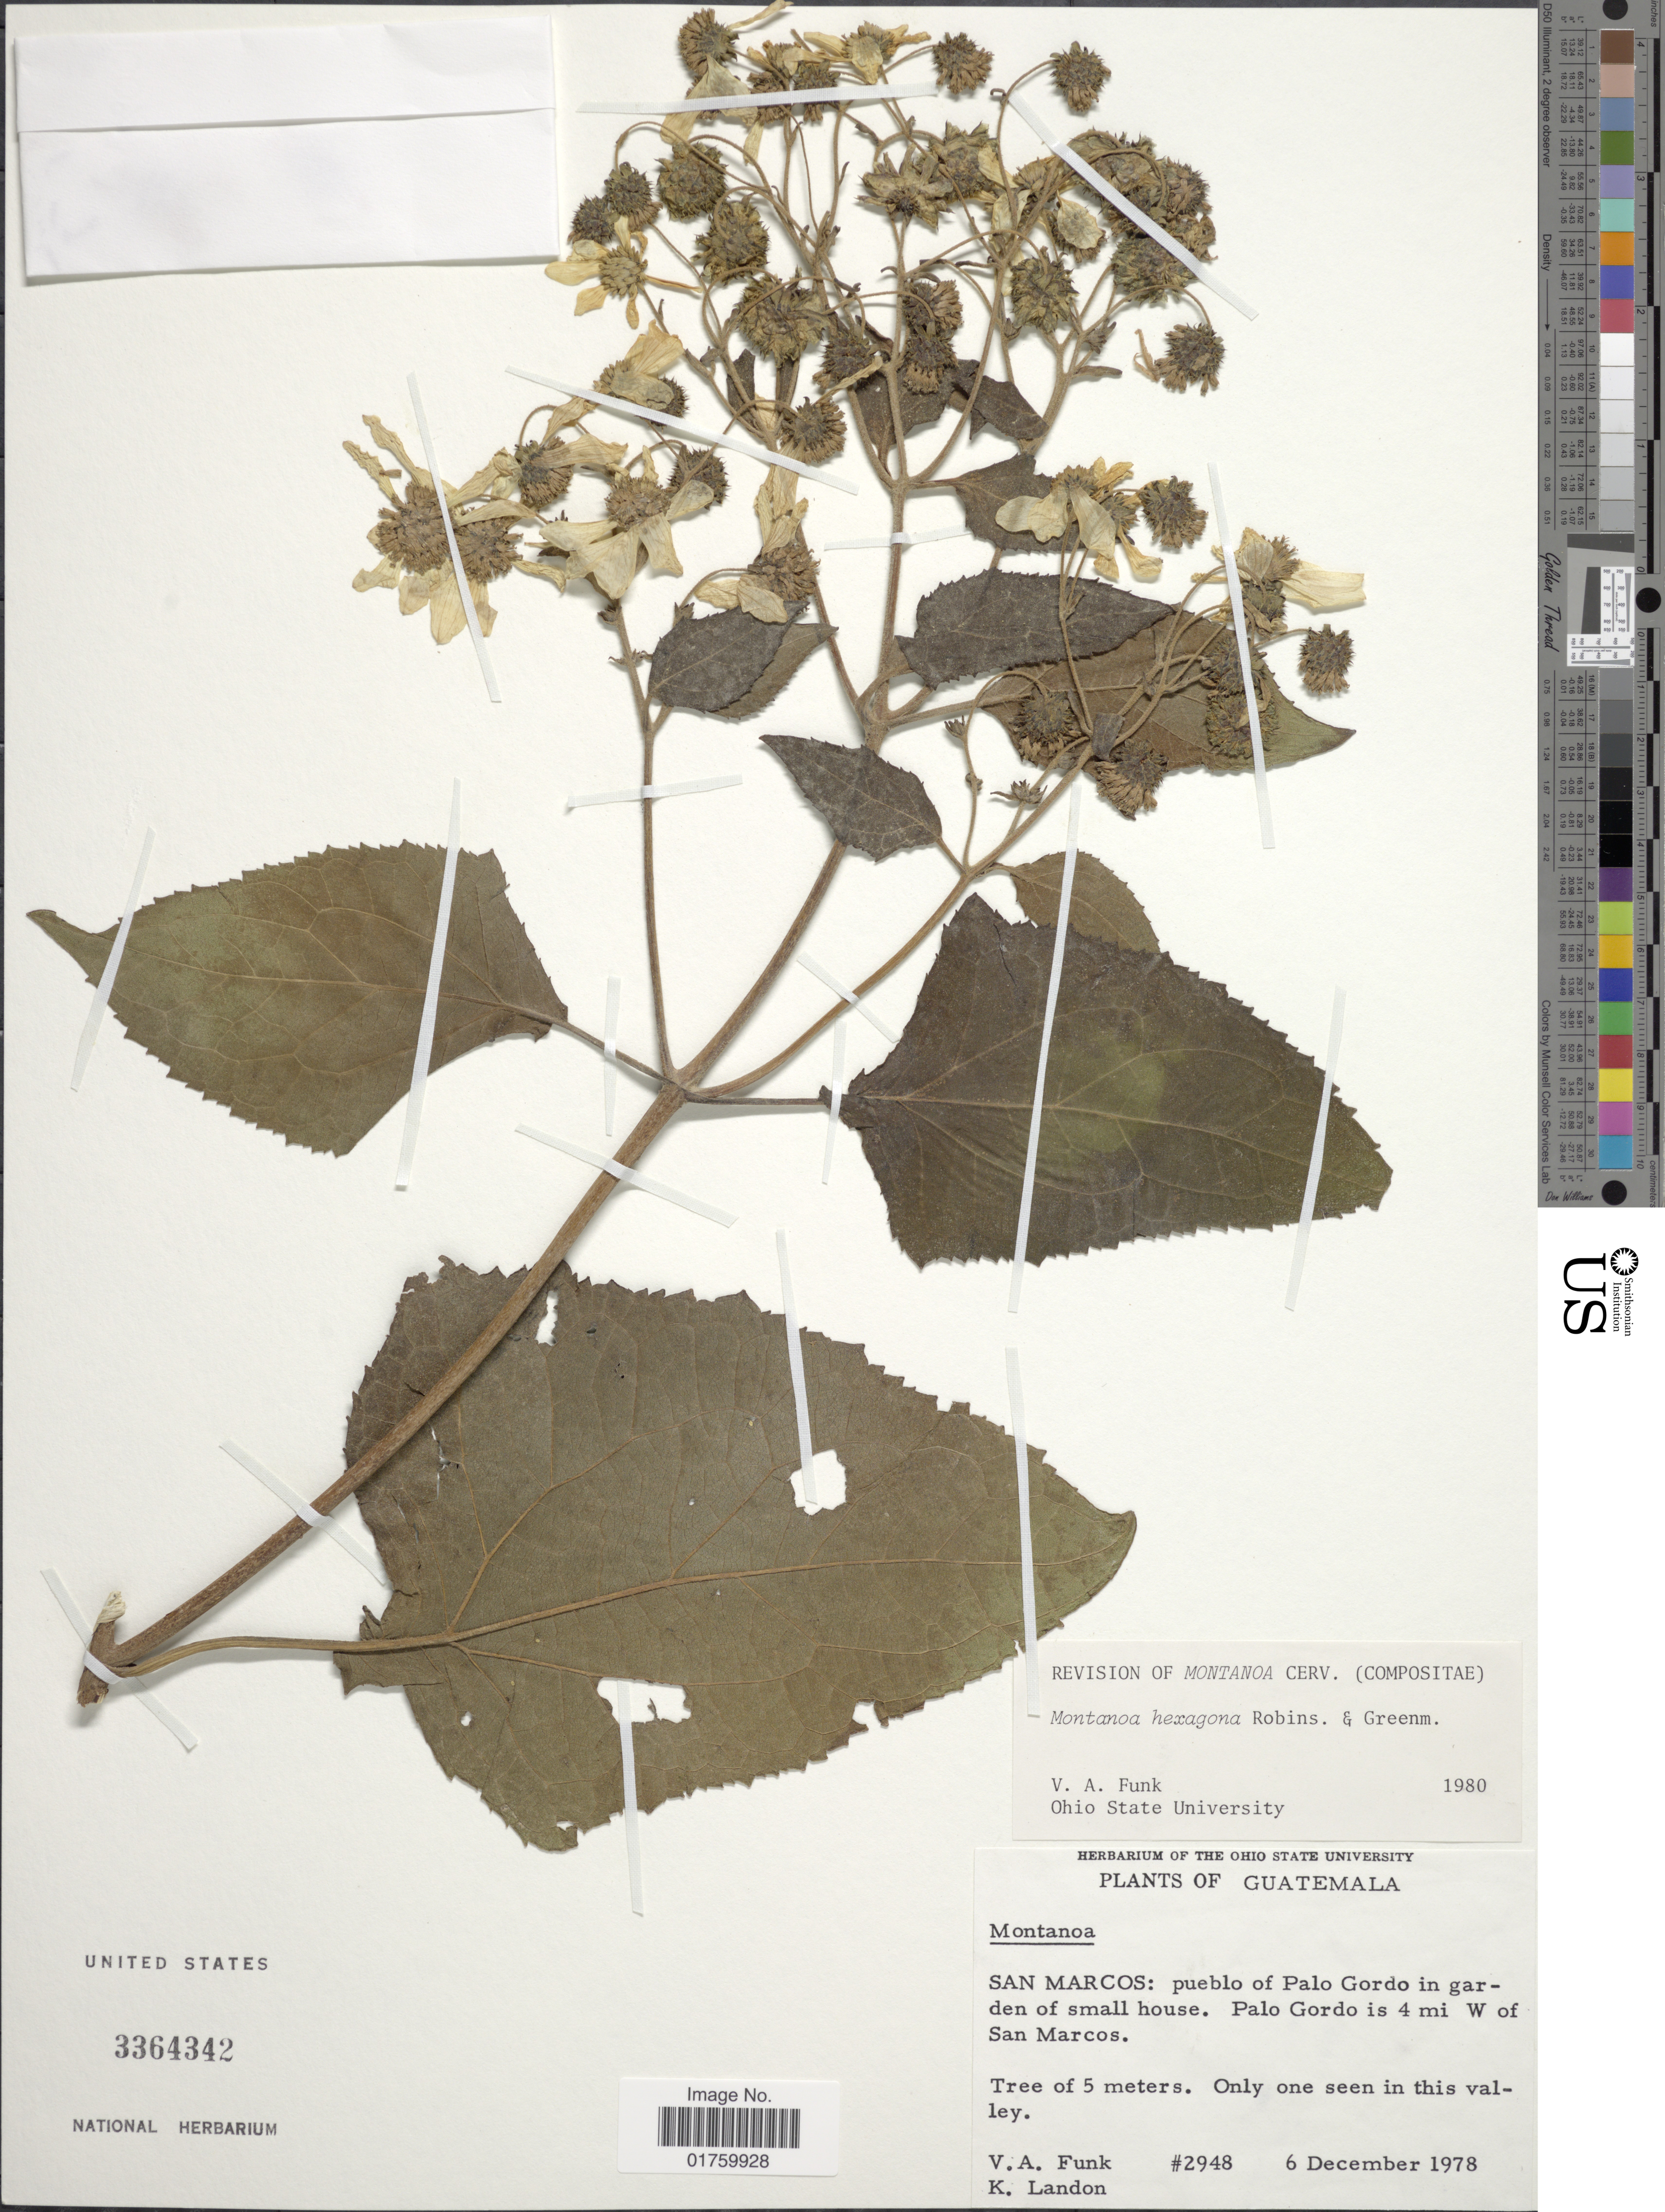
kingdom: Plantae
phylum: Tracheophyta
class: Magnoliopsida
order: Asterales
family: Asteraceae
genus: Montanoa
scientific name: Montanoa hexagona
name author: B.L. Rob. & Greenm.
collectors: V. Funk & K. C. Landon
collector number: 2948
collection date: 1978-12-06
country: Guatemala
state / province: San Marcos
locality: Pueblo of Palo Gordo is garden of small house, Palo Gordo is 4 mi W of San Marcos.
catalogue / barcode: US 3364342